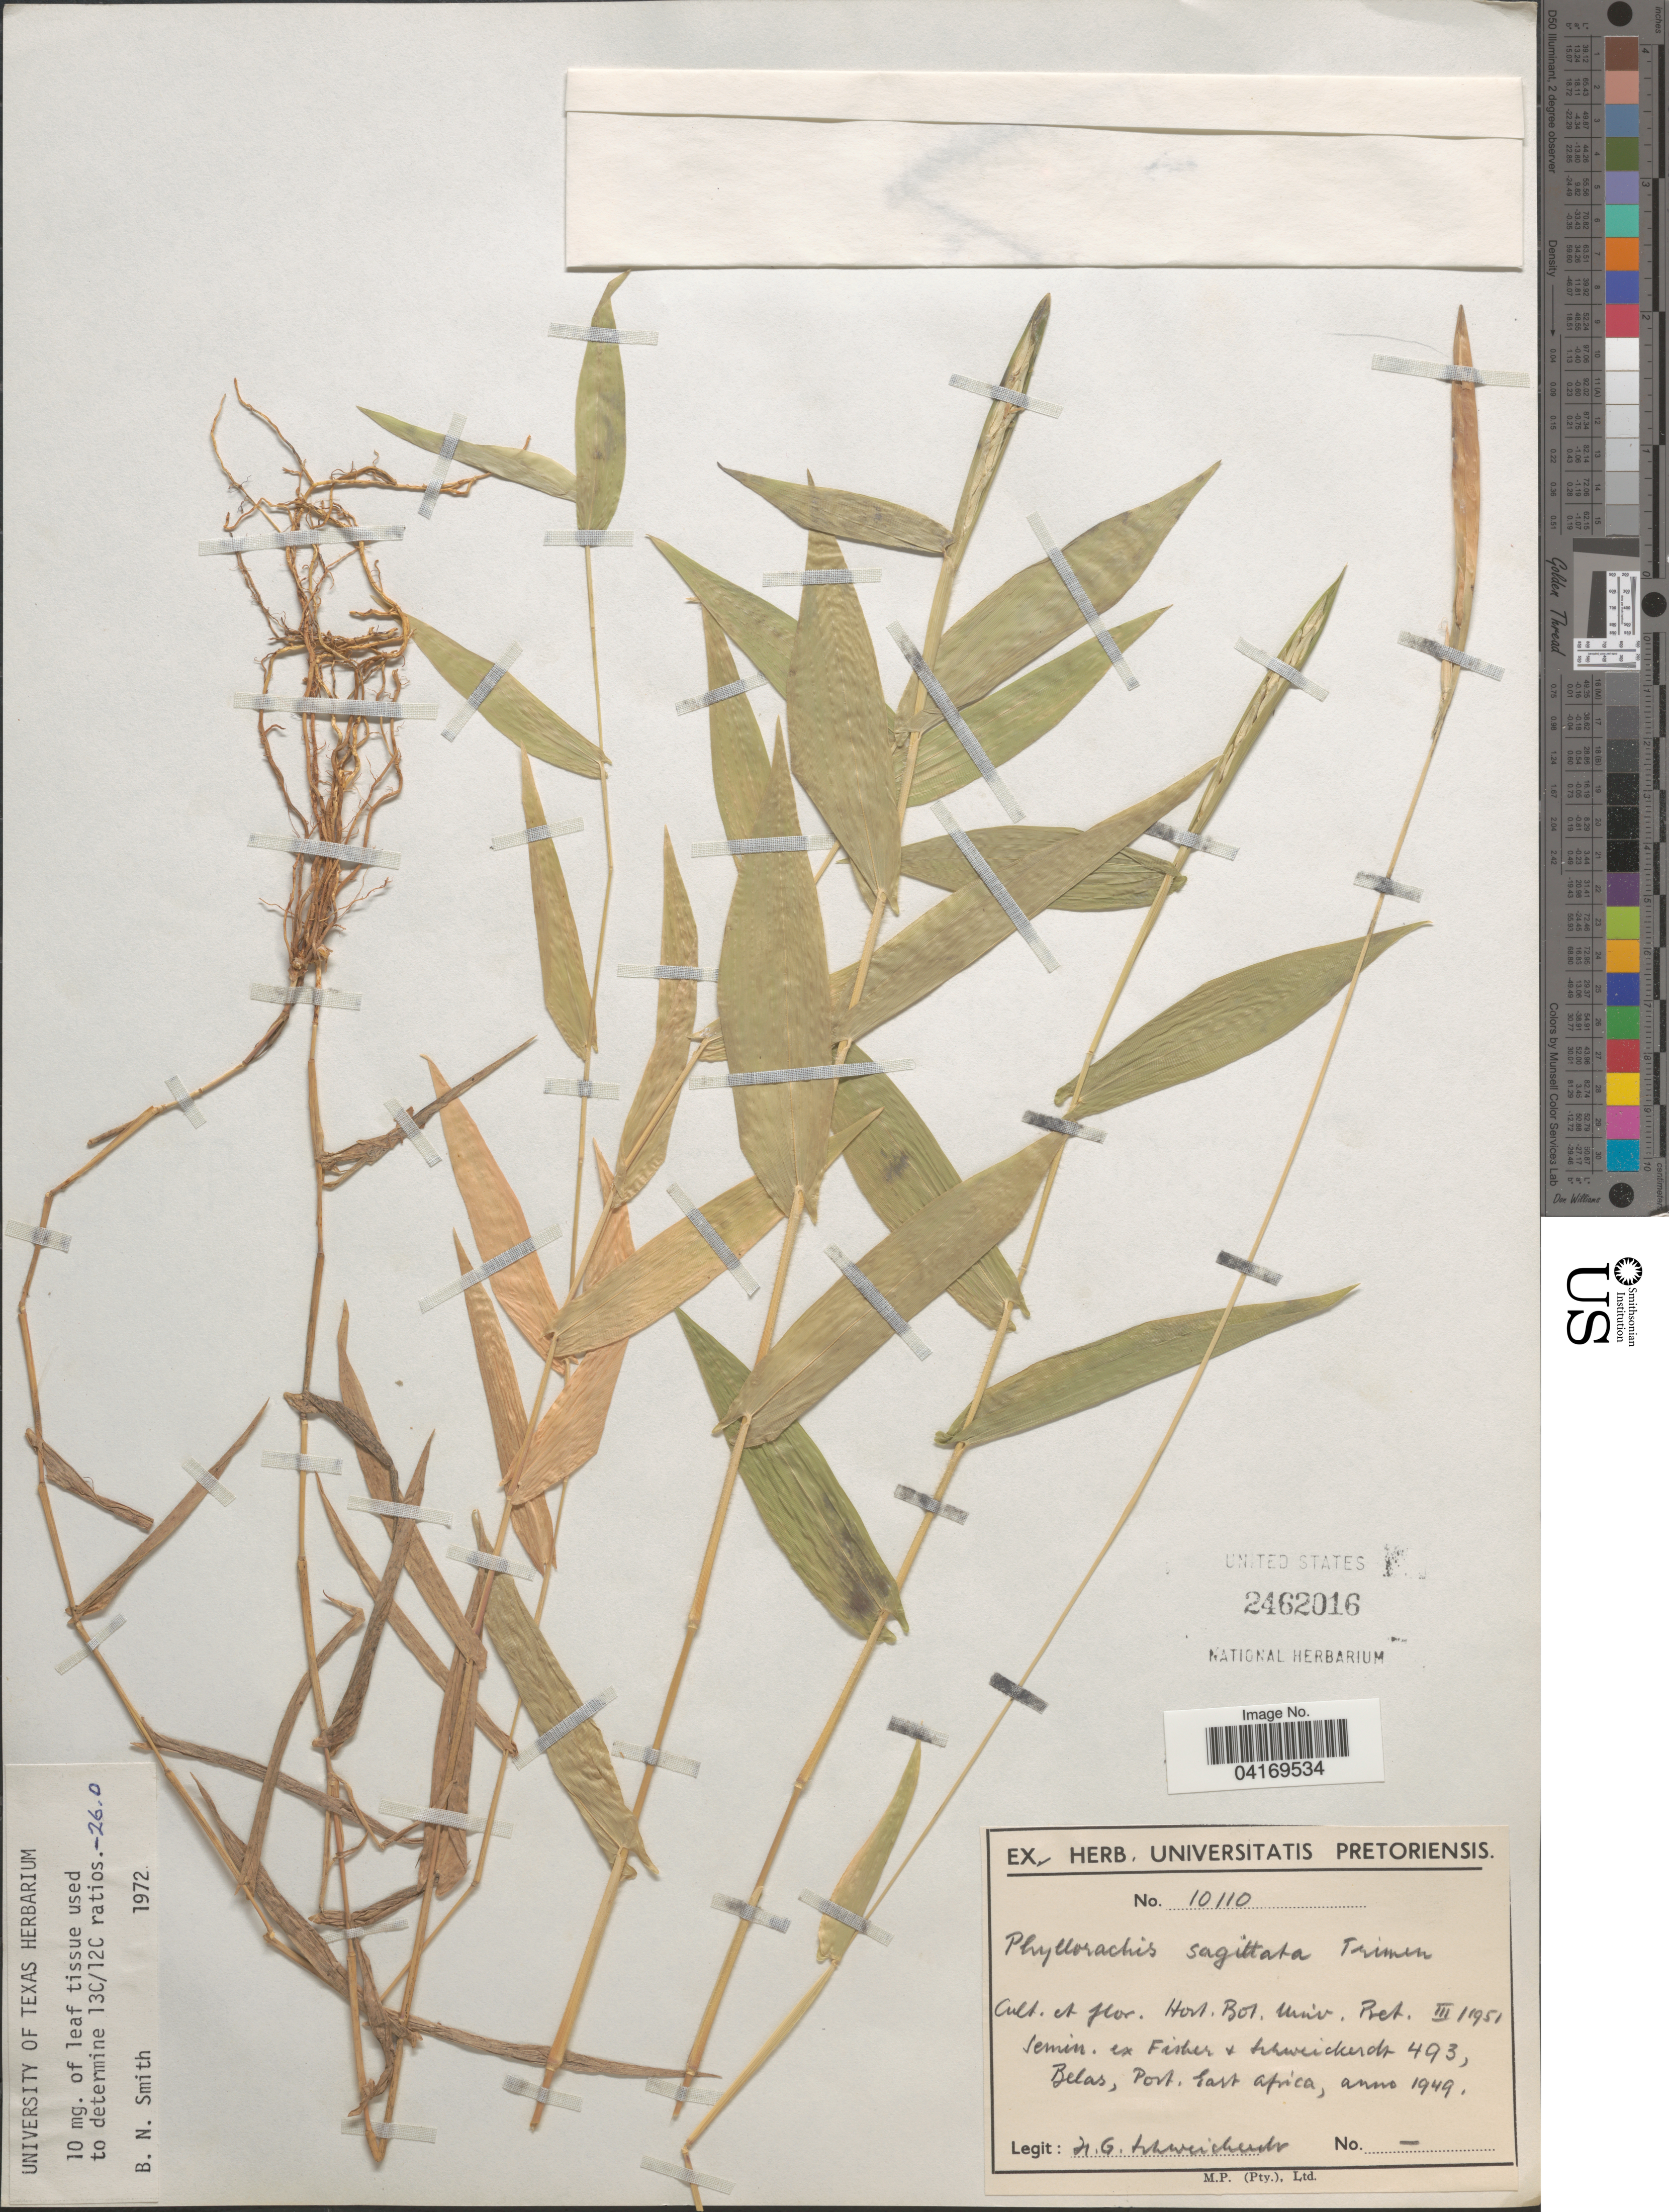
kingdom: Plantae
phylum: Tracheophyta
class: Liliopsida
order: Poales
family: Poaceae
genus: Phyllorachis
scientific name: Phyllorachis sagittata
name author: Trimen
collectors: H. Schweickerdt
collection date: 1949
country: Mozambique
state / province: Manica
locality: Belas, Port. East Africa.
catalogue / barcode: US 2462016